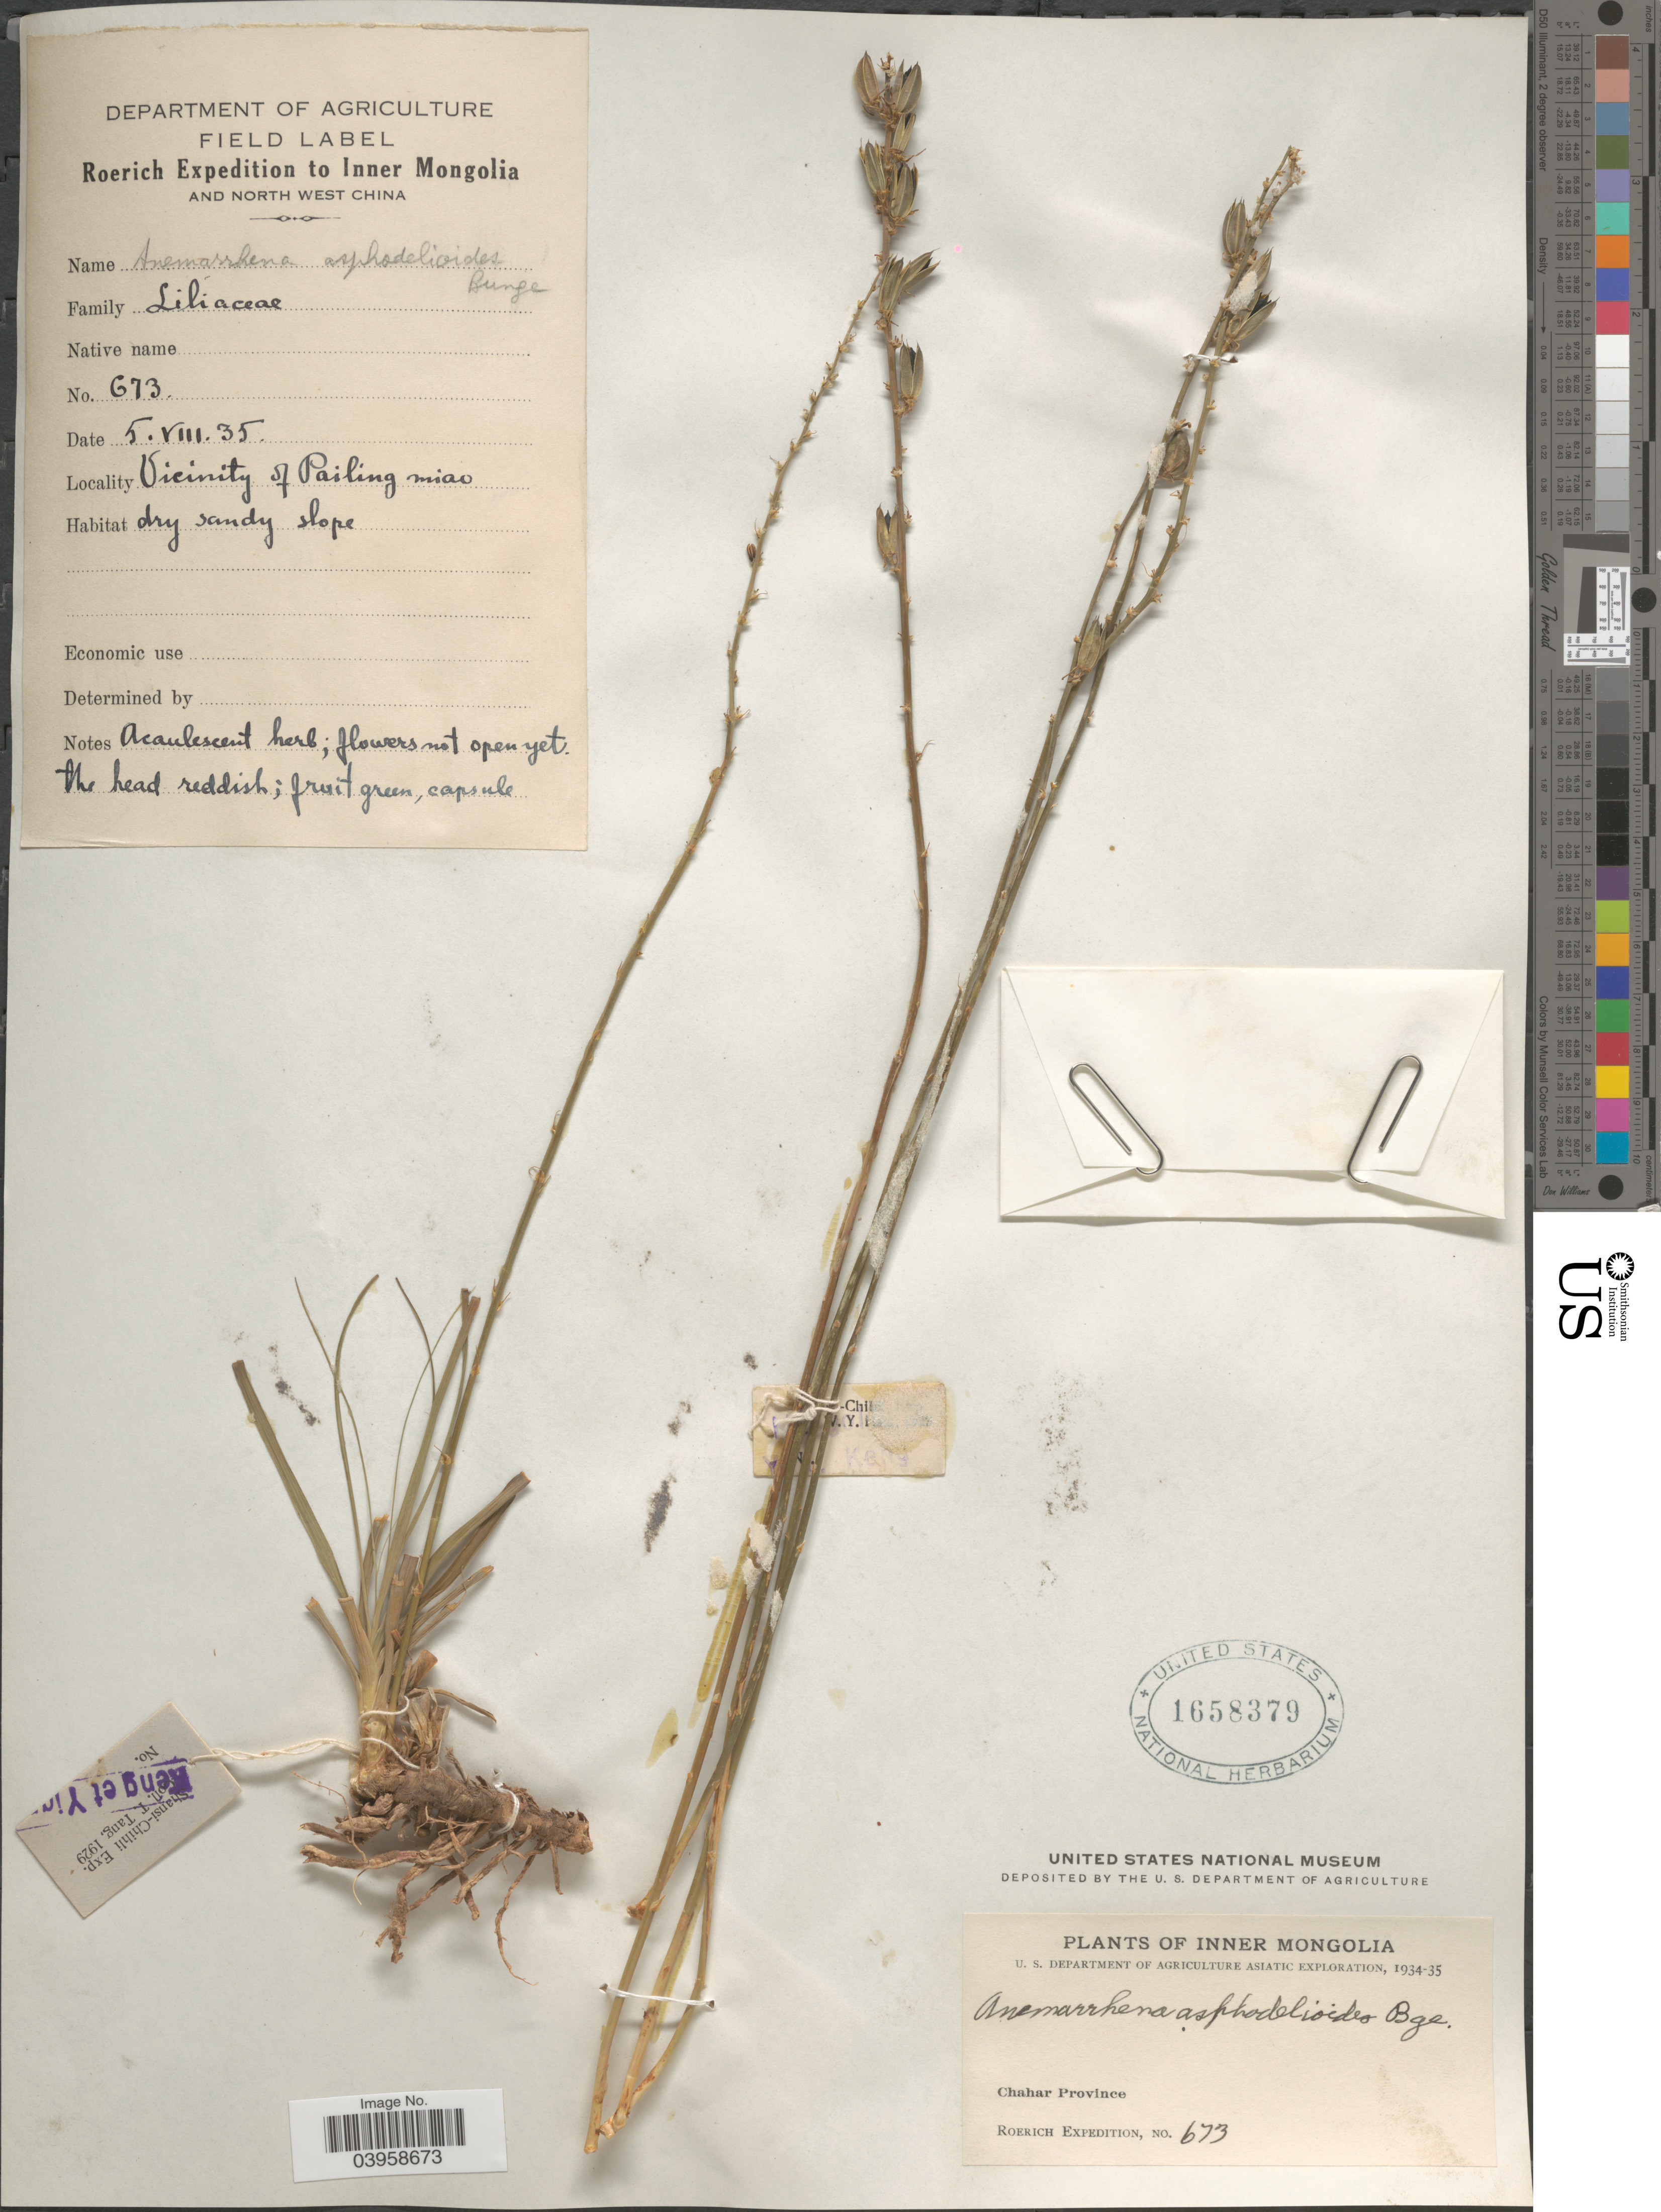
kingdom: Plantae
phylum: Tracheophyta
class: Liliopsida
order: Asparagales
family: Asparagaceae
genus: Anemarrhena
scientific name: Anemarrhena asphodeloides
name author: Bunge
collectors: Roerich Expedition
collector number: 673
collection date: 1935-08-05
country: China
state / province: Nei Monggol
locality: Inner Mongolia. Chahar Province. Inner Mongolia and North West China. Vicinity of Pailing miao.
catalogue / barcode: US 1658379